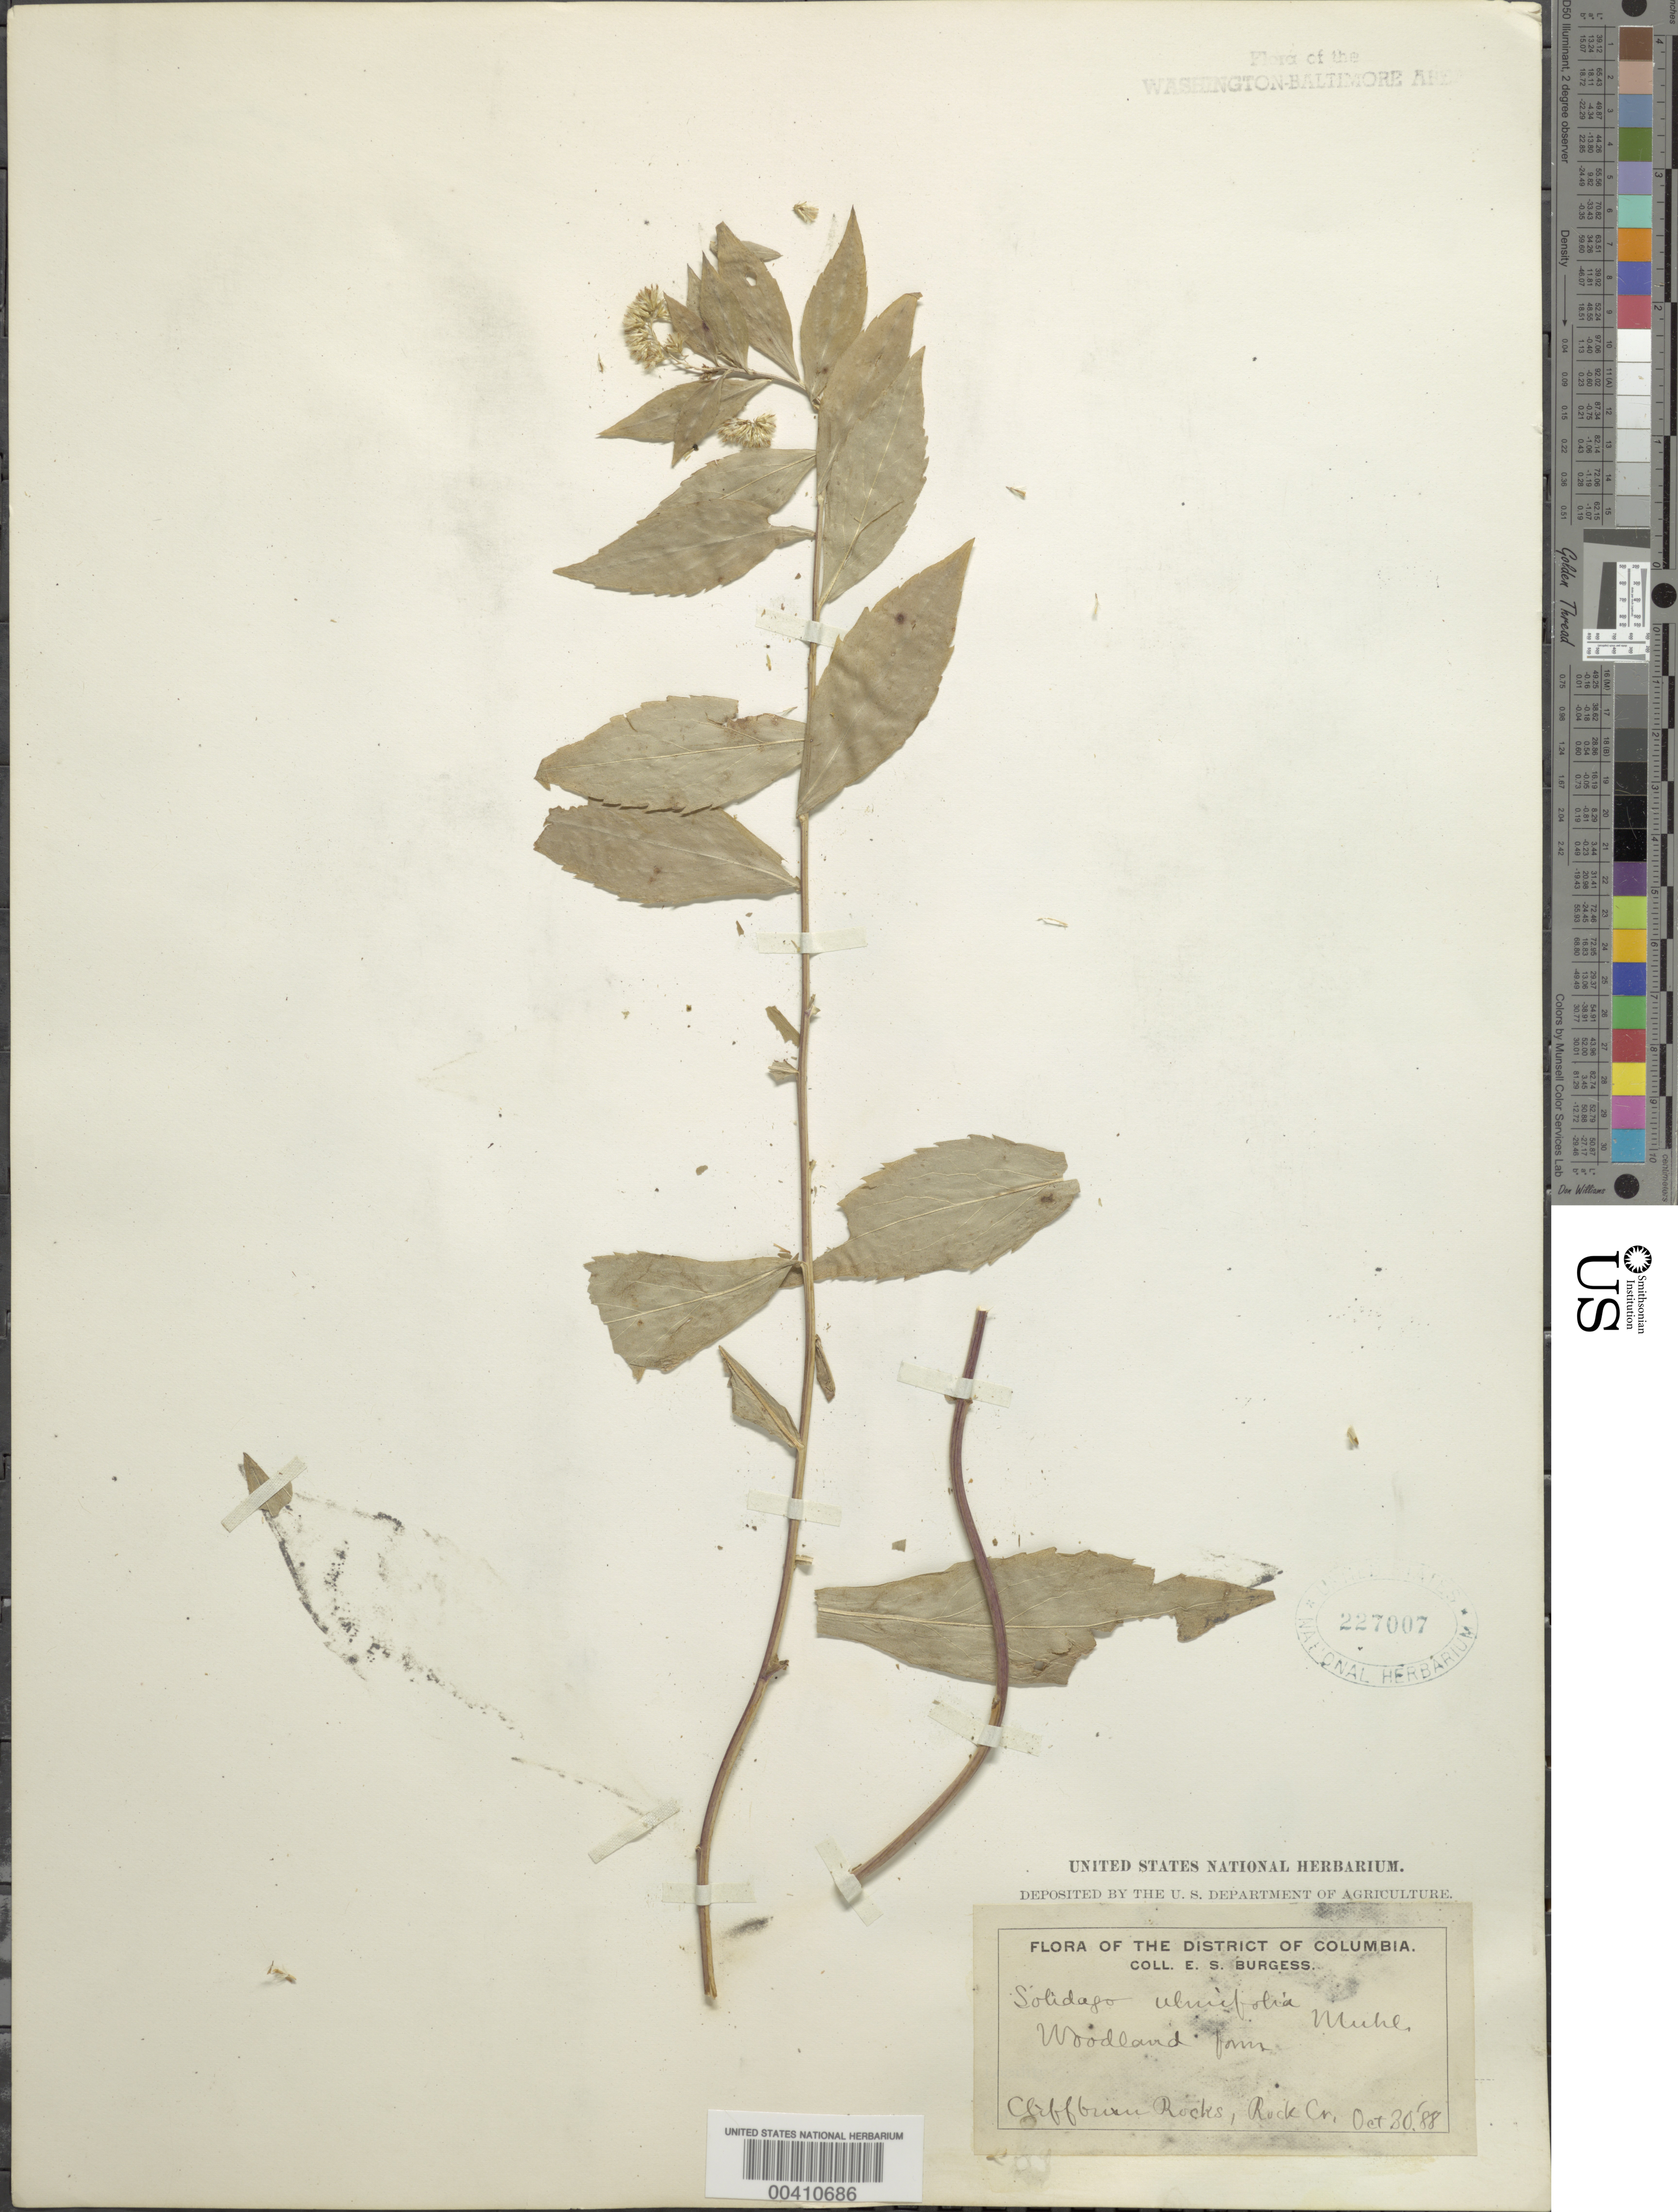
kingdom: Plantae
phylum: Tracheophyta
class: Magnoliopsida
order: Asterales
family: Asteraceae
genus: Solidago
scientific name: Solidago ulmifolia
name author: Muhl. ex Willd.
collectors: E. Burgess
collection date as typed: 30 Oct 1888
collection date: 1888-10-30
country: United States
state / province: District of Columbia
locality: Cliffburn Rocks, Rock Creek Rock Creek Park & vicinity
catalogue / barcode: US 227007